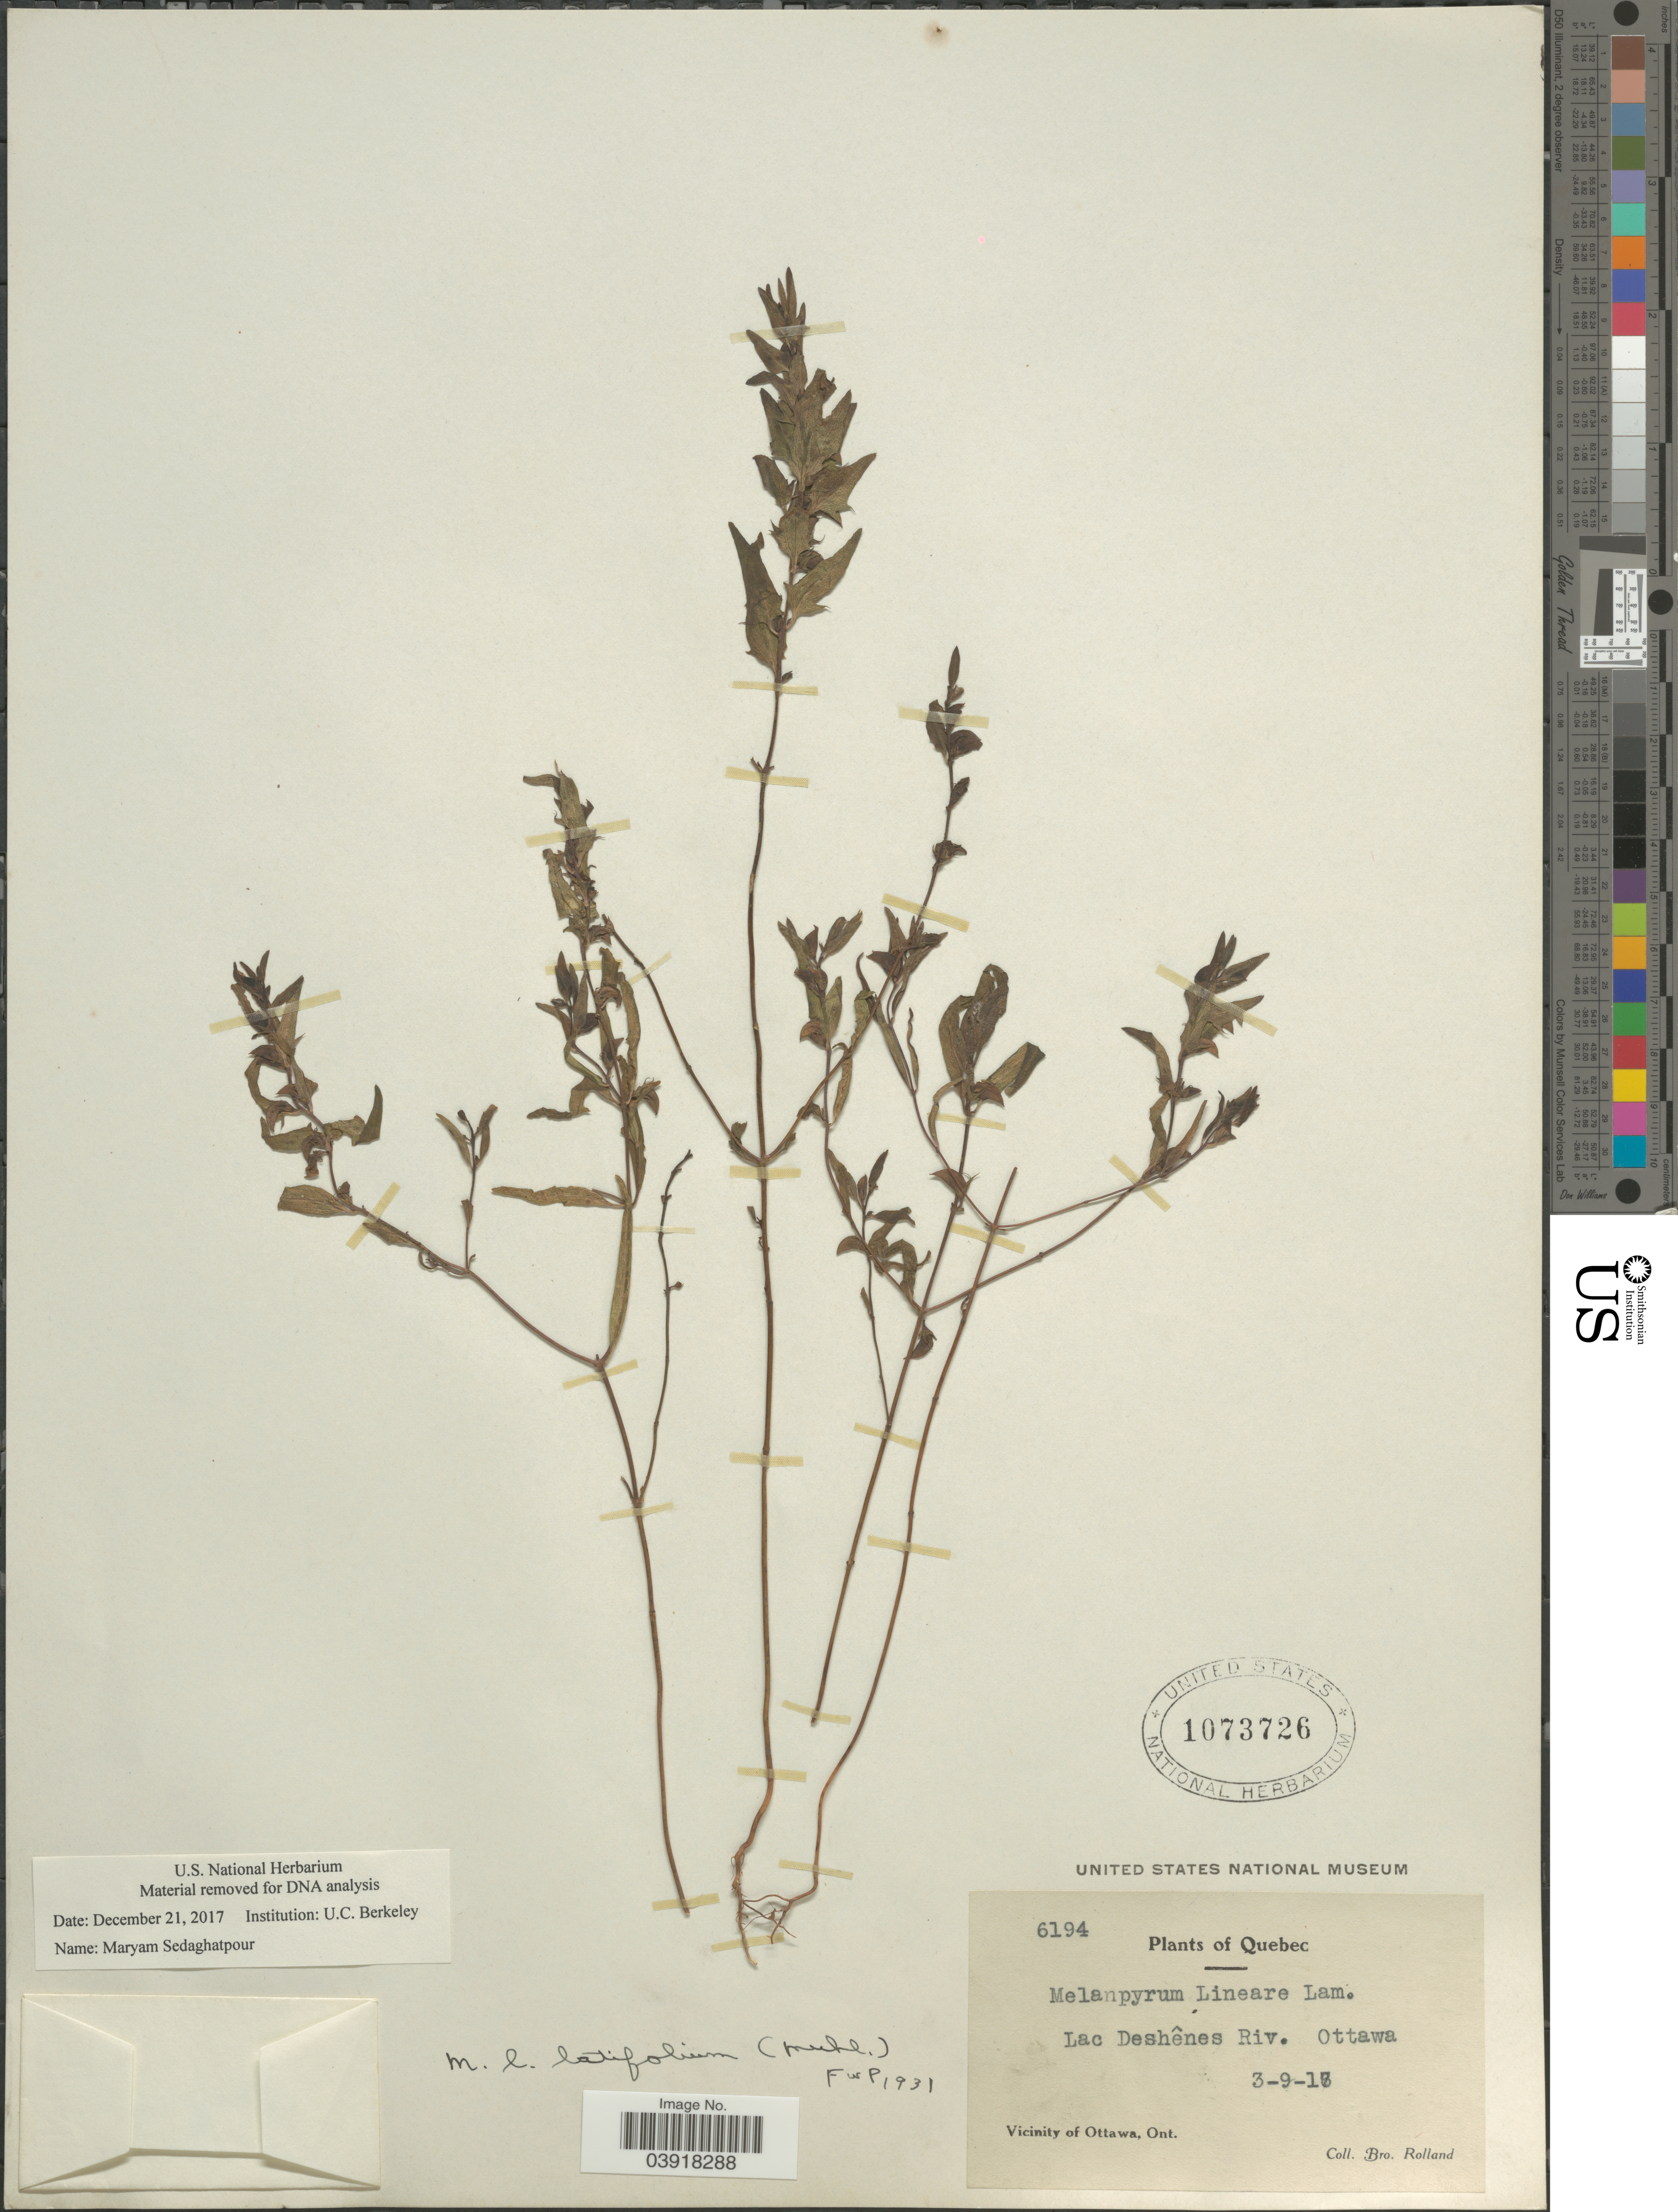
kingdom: Plantae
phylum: Tracheophyta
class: Magnoliopsida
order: Lamiales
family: Orobanchaceae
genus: Melampyrum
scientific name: Melampyrum lineare var. latifolium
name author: (Muhl.) P. Beauv.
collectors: B. Rolland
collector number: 6194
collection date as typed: Transcribed d/m/y: 3/9/17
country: Canada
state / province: Quebec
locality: Lac Deshênes Riv. Ottawa. Vicinity of Ottawa.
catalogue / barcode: US 1073726